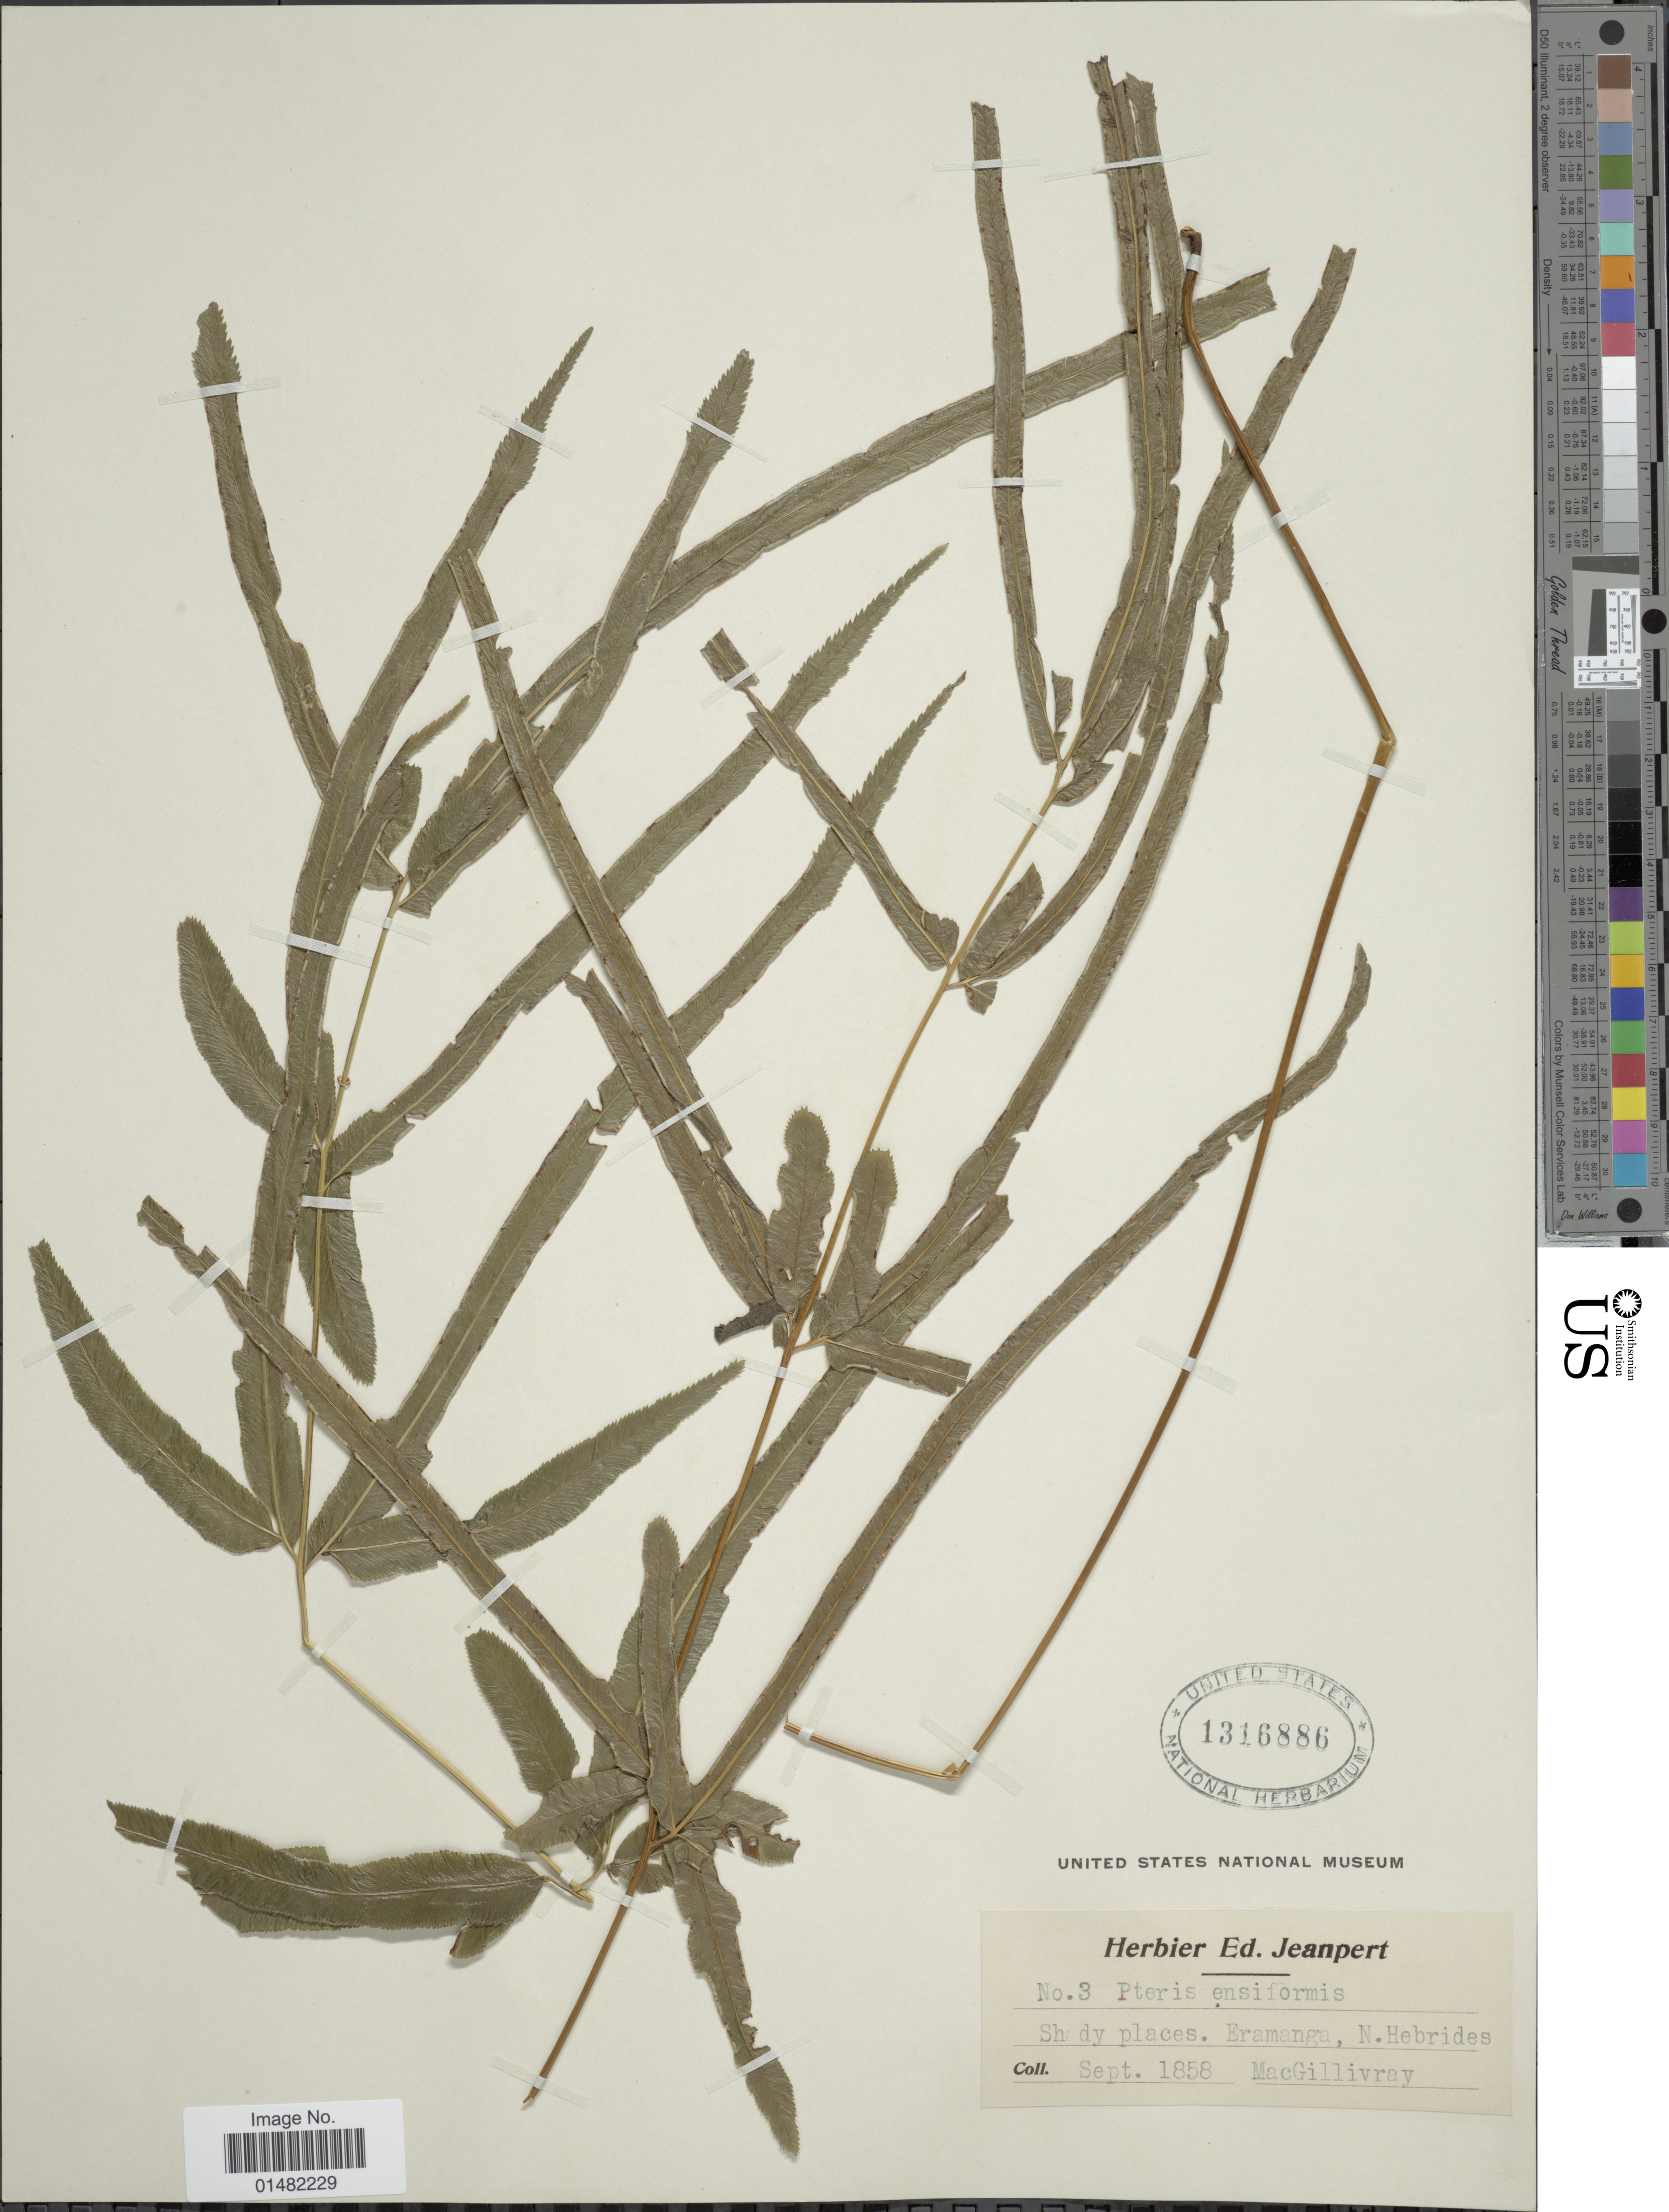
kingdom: Plantae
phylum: Tracheophyta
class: Polypodiopsida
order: Polypodiales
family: Pteridaceae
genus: Pteris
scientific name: Pteris ensiformis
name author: Burm. f.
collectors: J. Macgillivray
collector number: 3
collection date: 1958-09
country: Vanuatu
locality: Shady places. Eramanga, N. Hebrides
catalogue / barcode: US 1316886